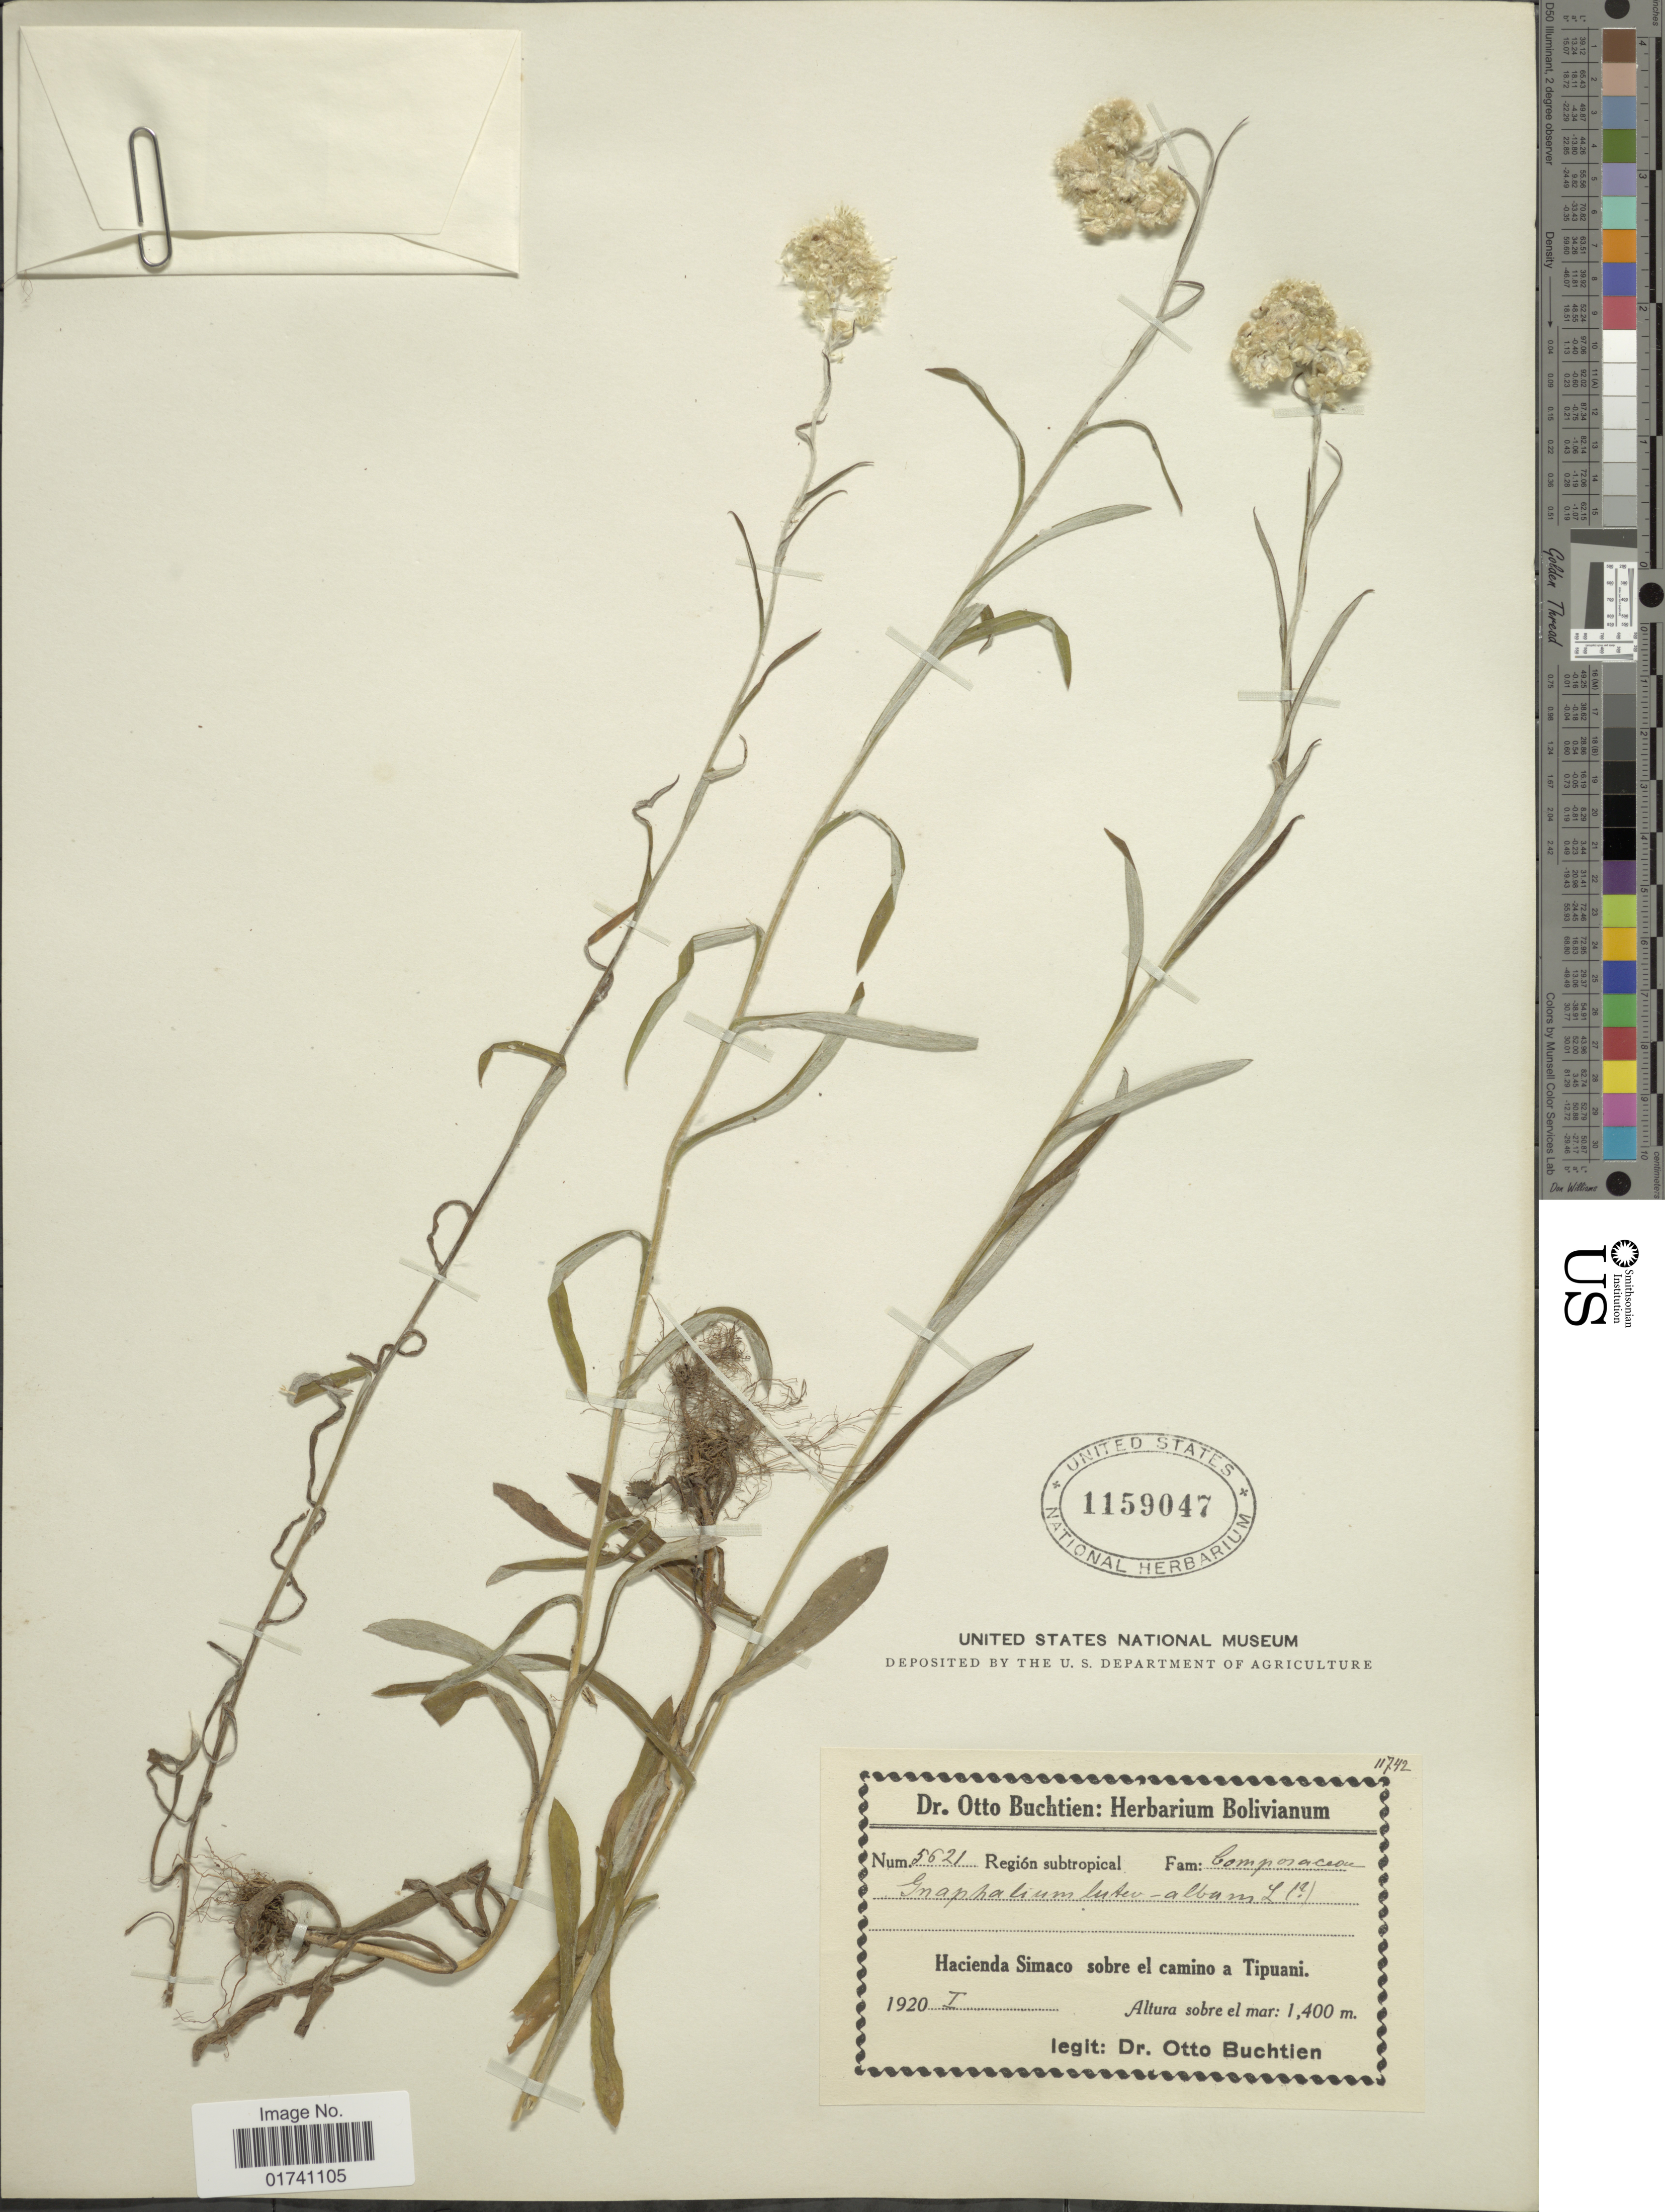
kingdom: Plantae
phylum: Tracheophyta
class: Magnoliopsida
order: Asterales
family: Asteraceae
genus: Laphangium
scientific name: Laphangium luteoalbum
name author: (L.) Tzvelev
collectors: O. Buchtien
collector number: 5621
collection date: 1920-01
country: Bolivia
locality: Hacienda Simaco sobre el camino a Tipuani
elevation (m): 1400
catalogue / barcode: US 1159047